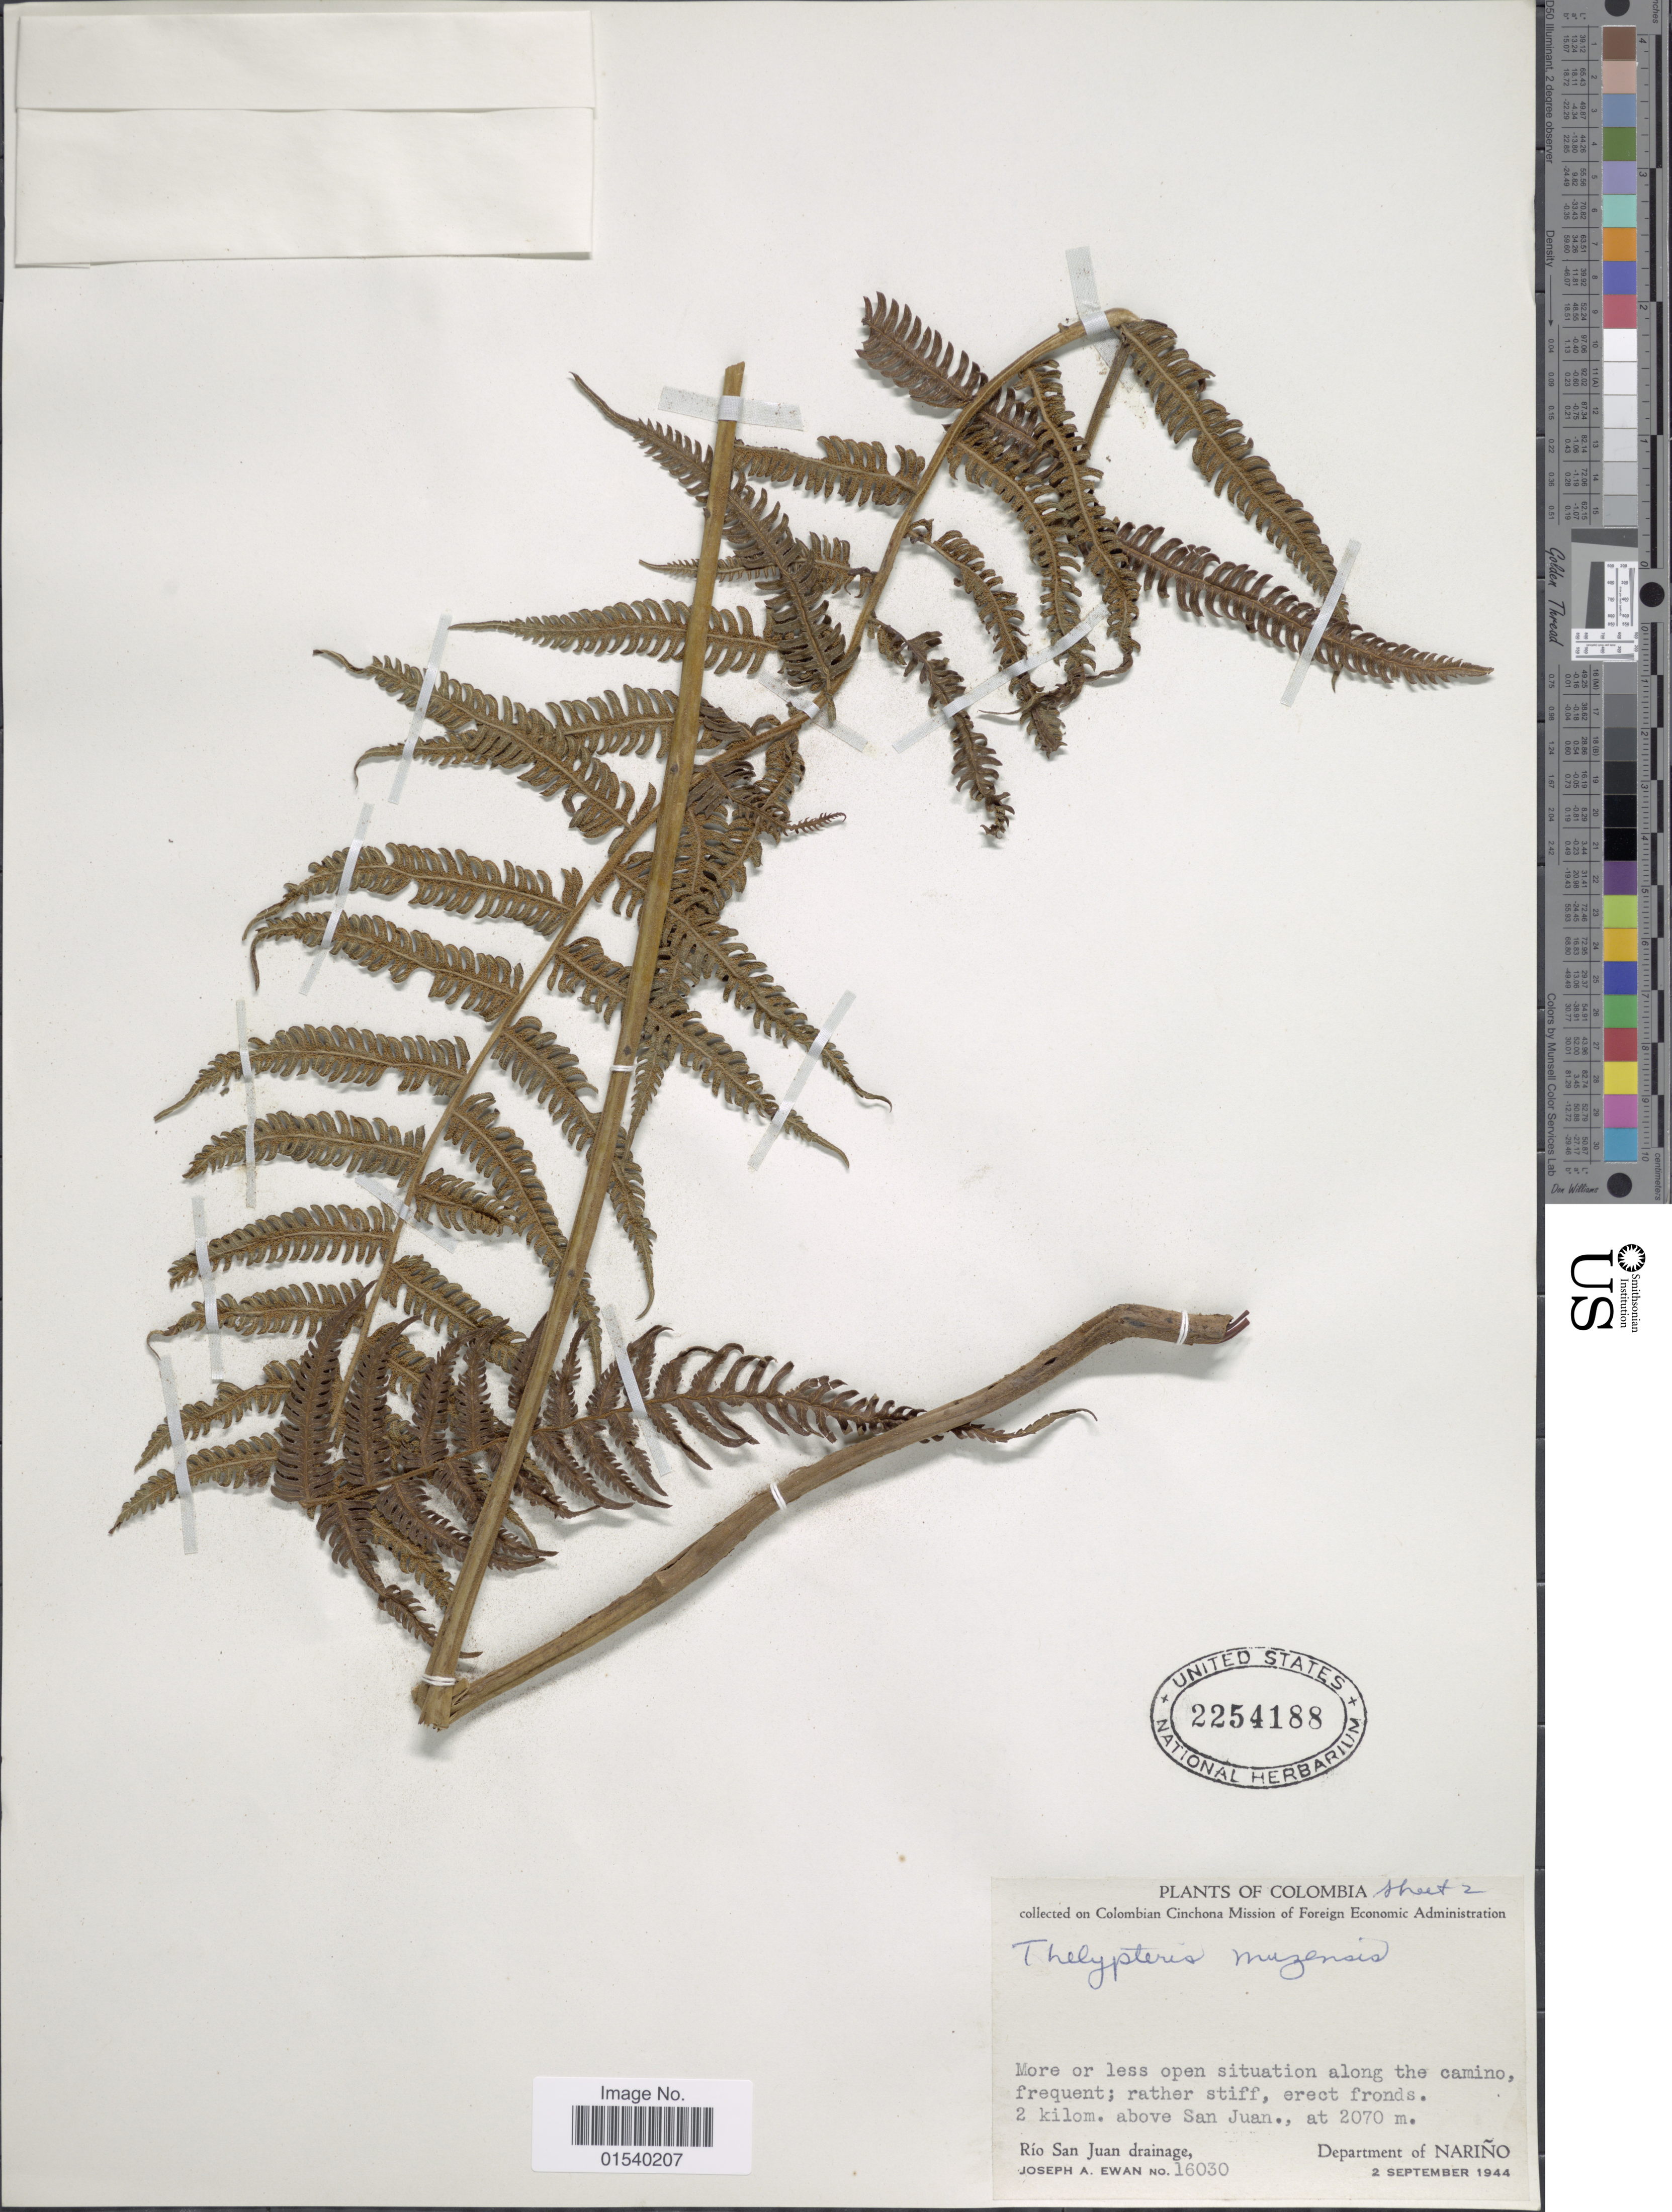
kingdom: Plantae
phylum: Tracheophyta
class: Polypodiopsida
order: Polypodiales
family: Thelypteridaceae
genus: Amauropelta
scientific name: Amauropelta muzensis (Hieron.) comb. nov., ined 2015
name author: (Hieron.)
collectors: J. A. Ewan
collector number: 16030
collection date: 1944-09-02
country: Colombia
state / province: Nariño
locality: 2 kilom. above San Juan, Rio San Juan drainage, Department of Nariño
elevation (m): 2070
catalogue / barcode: US 2254188